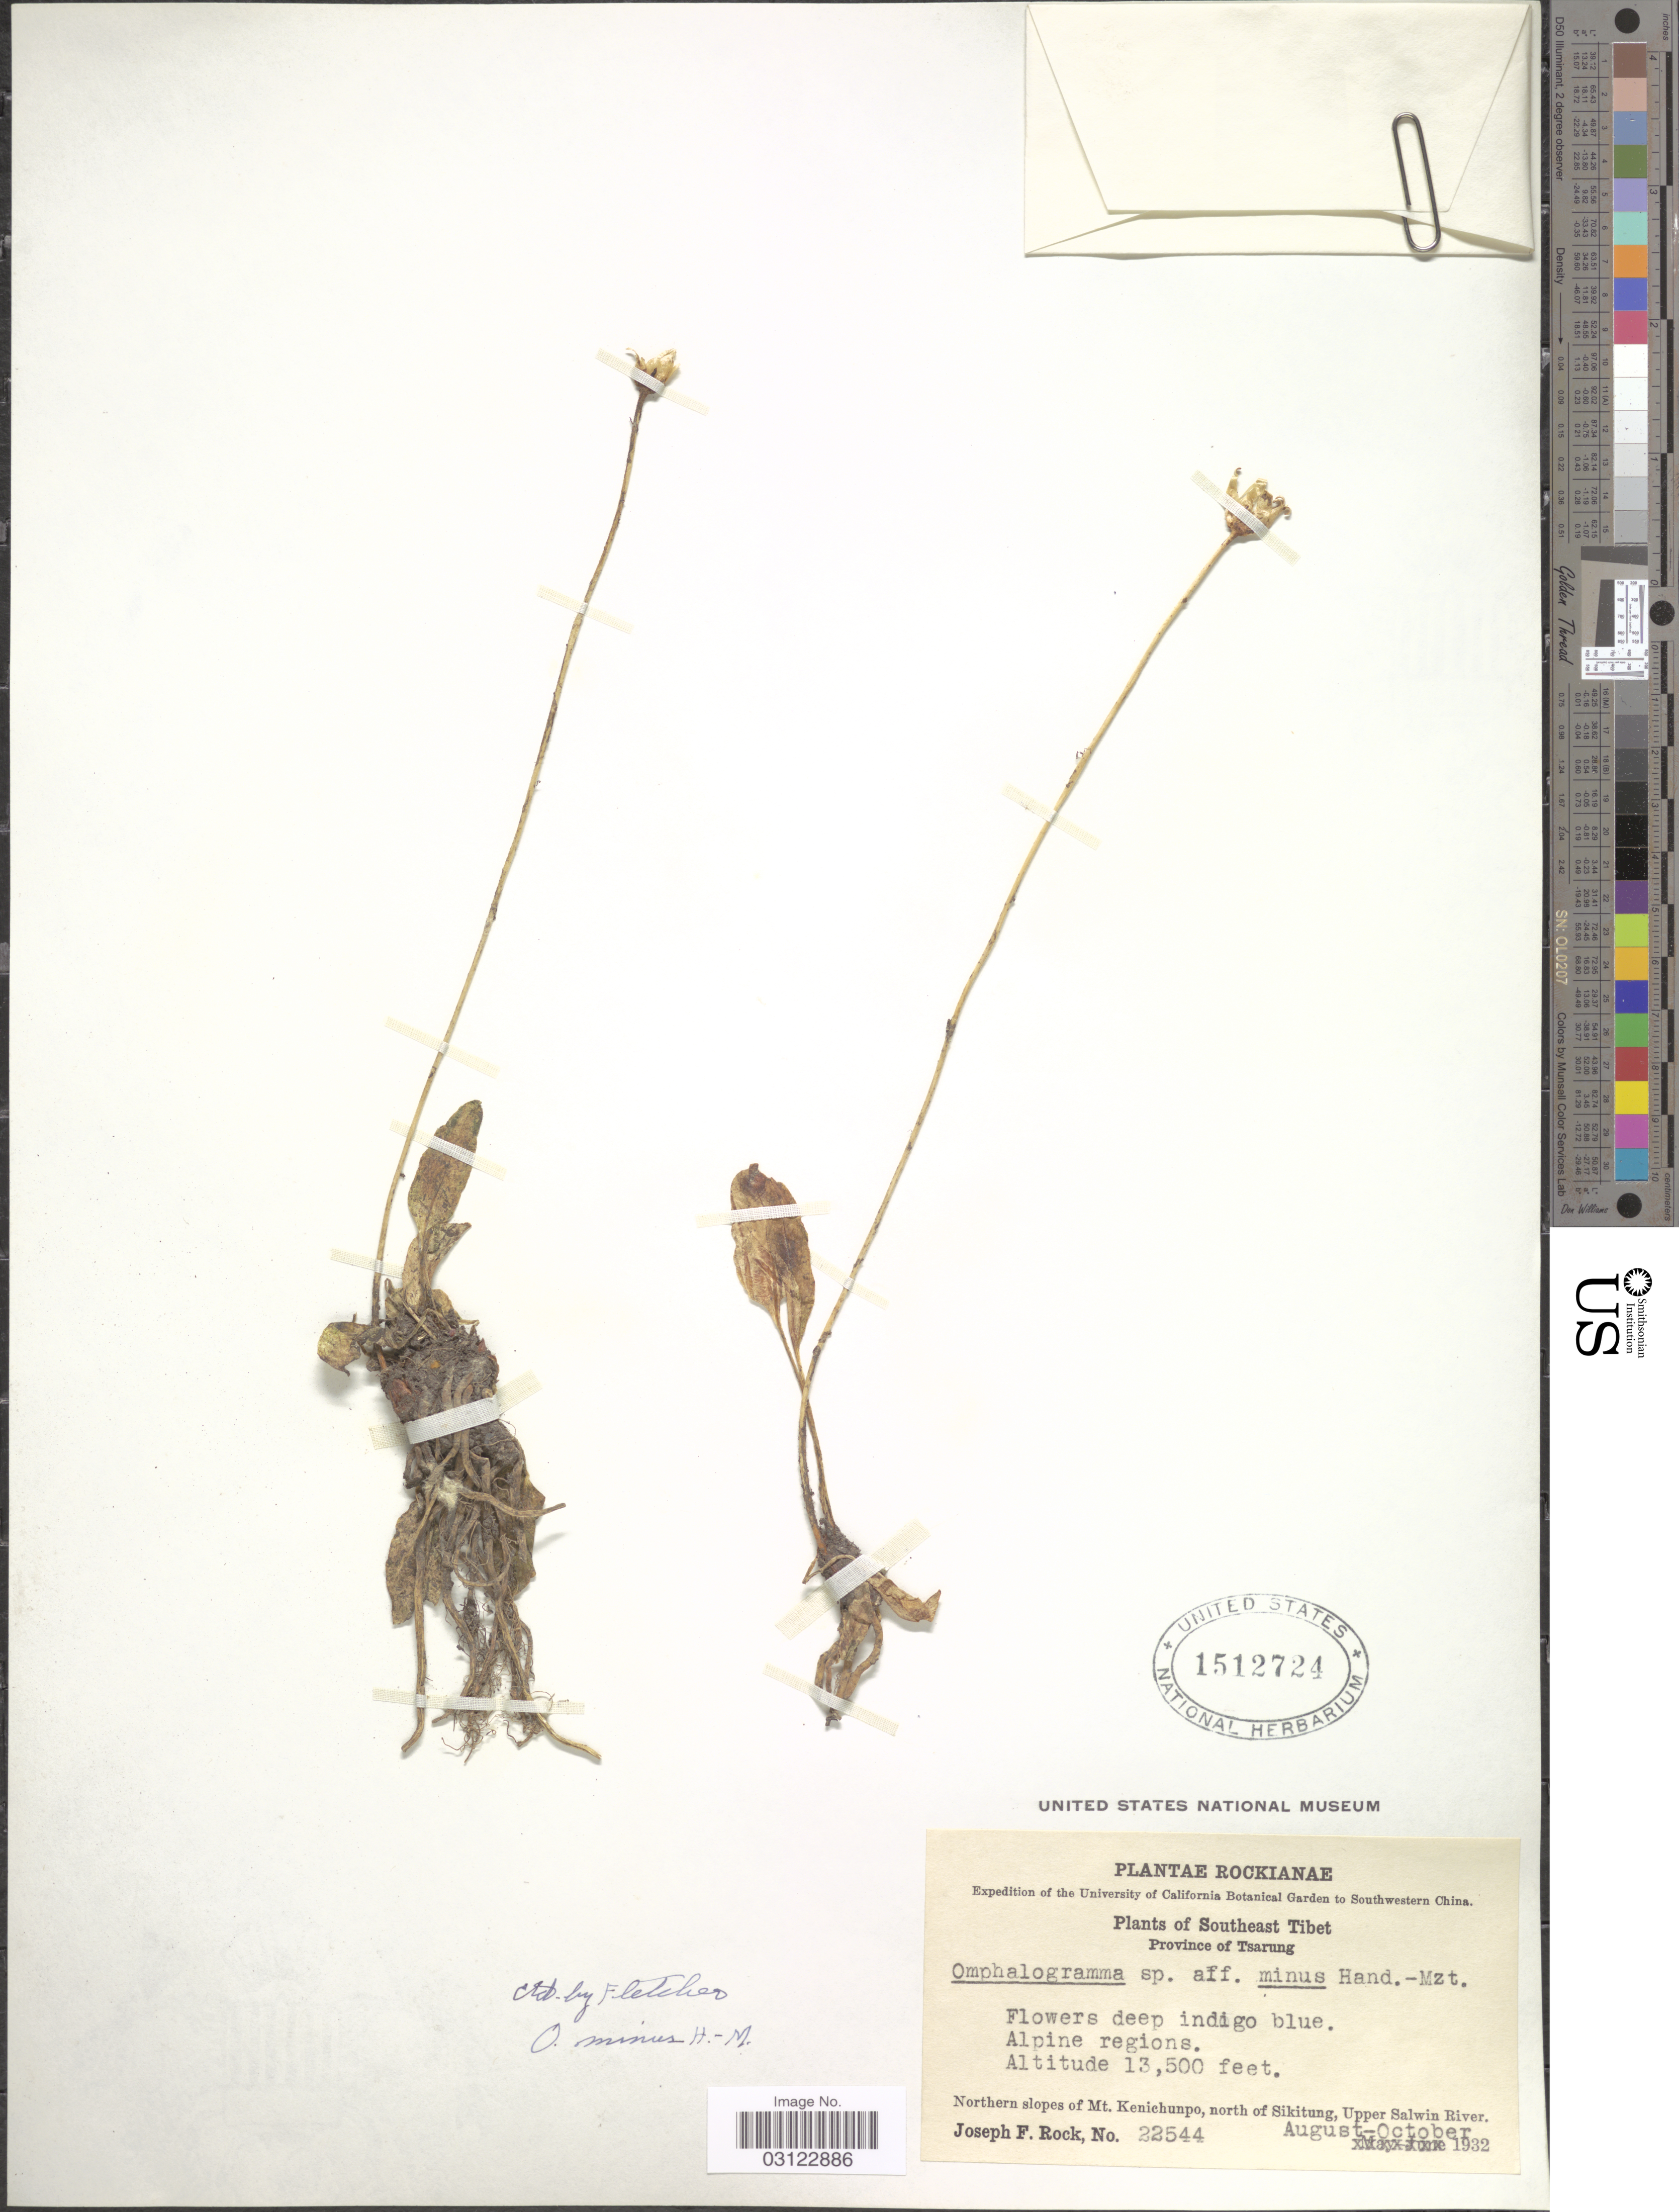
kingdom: Plantae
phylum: Tracheophyta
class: Magnoliopsida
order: Ericales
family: Primulaceae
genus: Omphalogramma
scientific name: Omphalogramma minus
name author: Hand.-Mazz.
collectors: J. F. Rock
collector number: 22544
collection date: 1932-08/1932-10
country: China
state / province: Xizang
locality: Southwestern China. Southeast Tibet, Province of Tsarung. Alpine regions. Northern slopes of Mt. Kenichunpo, north of Sikitung, Upper Salwin River.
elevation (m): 4115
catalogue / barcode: US 1512724